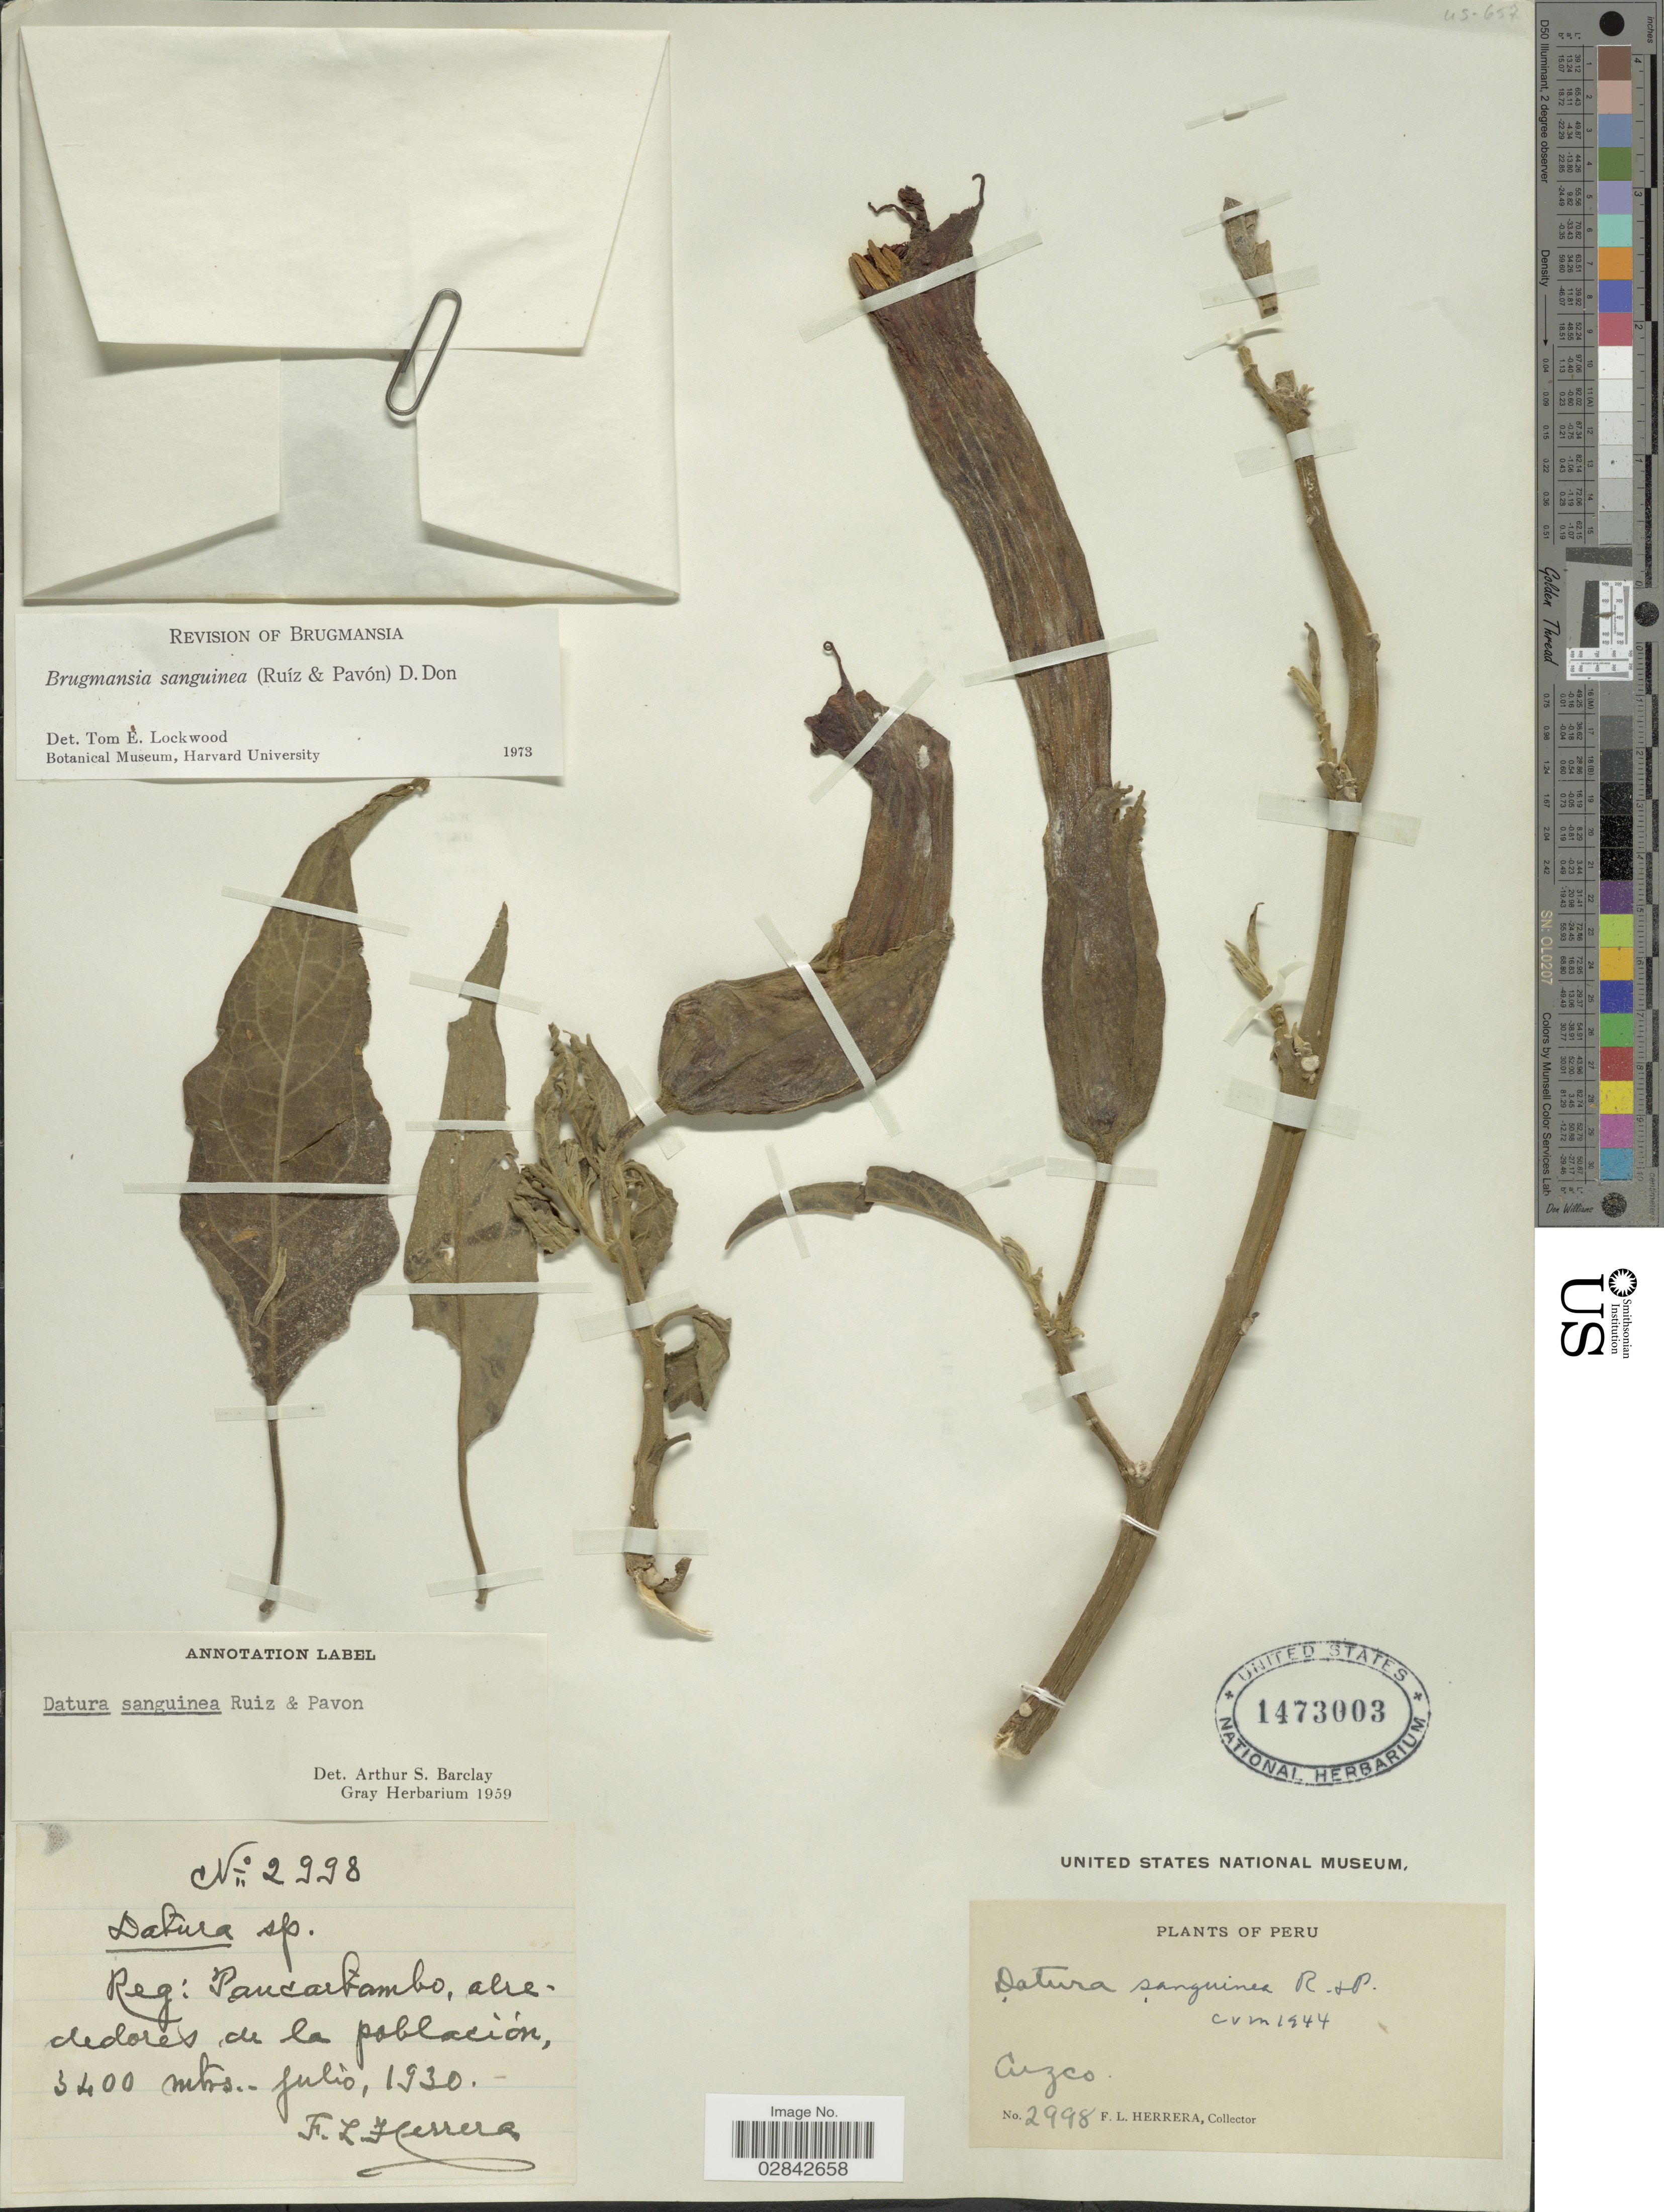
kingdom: Plantae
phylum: Tracheophyta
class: Magnoliopsida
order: Solanales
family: Solanaceae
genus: Brugmansia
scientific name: Brugmansia sanguinea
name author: (Ruiz & Pav.) D. Don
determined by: Lockwood, T. E.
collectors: F. L. Herrera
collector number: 2998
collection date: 1930-07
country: Peru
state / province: Cusco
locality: Reg: Paucartambo, alrededores de la población. Cuzco.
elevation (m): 3400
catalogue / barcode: US 1473003